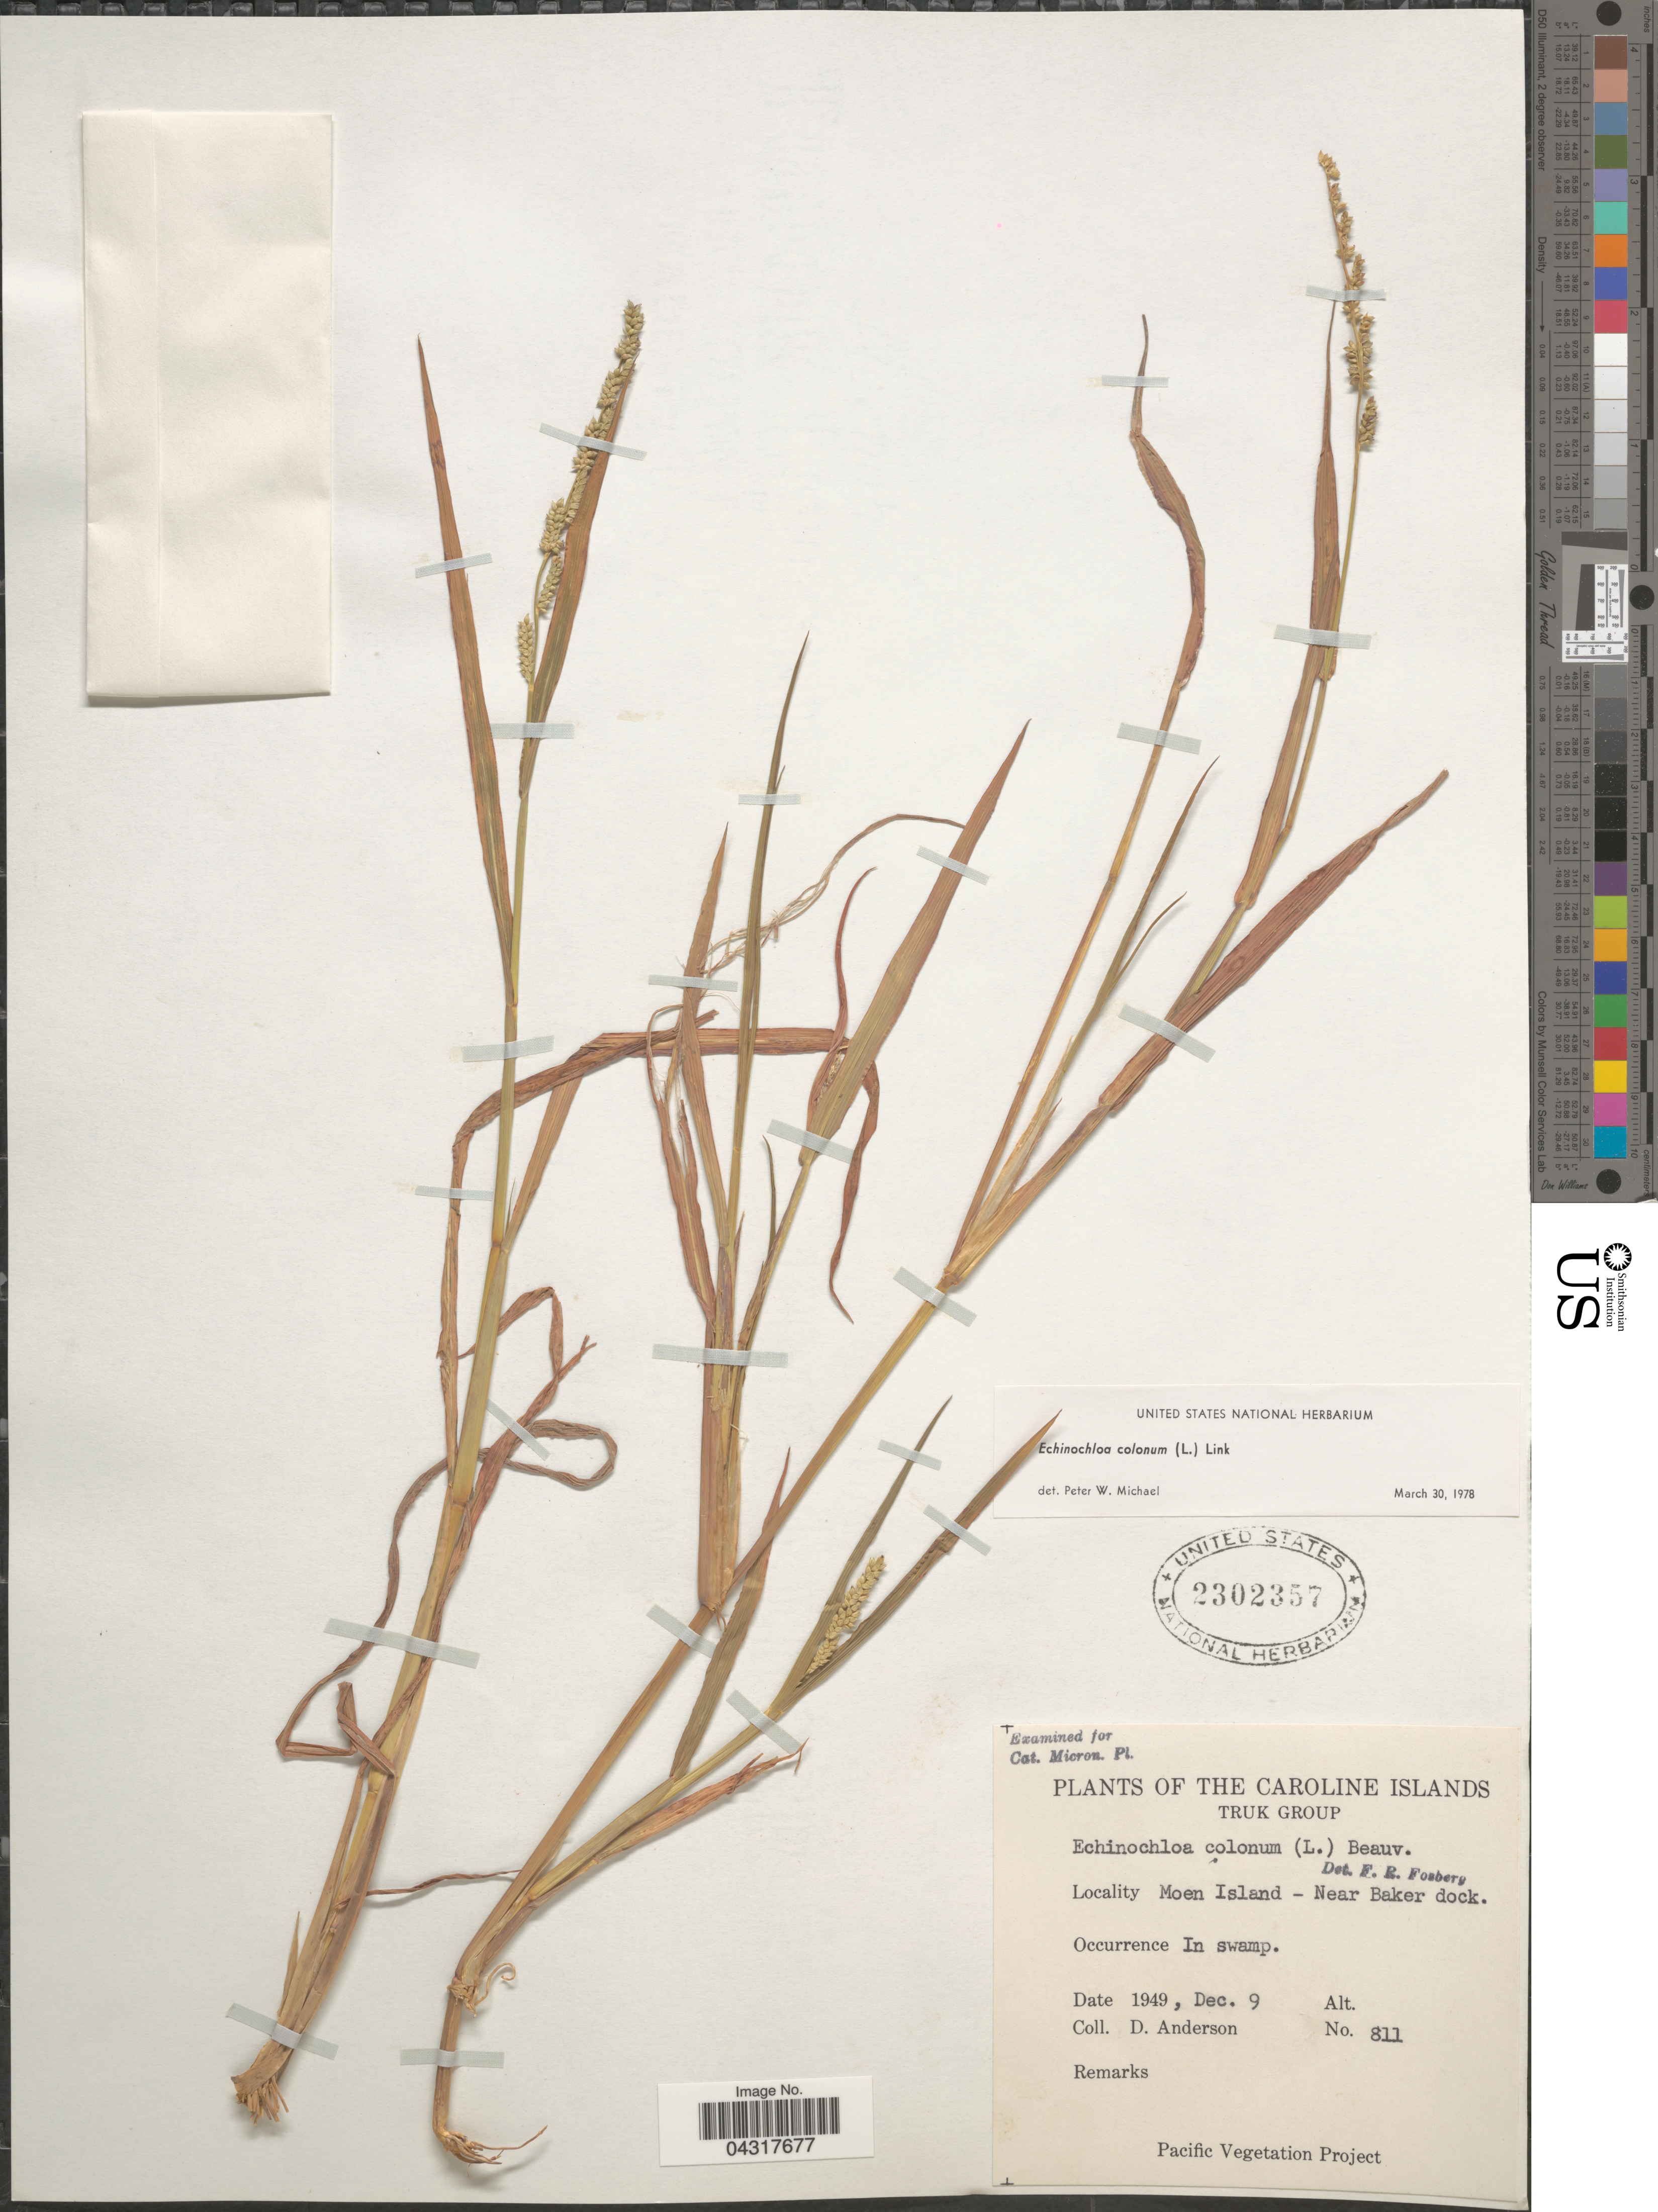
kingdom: Plantae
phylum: Tracheophyta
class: Liliopsida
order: Poales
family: Poaceae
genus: Echinochloa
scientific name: Echinochloa colona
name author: (L.) Link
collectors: D. Anderson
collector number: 811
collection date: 1949-12-09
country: Micronesia, Federated States of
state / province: Truk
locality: Caroline Islands. Truk Group. Moen Island- Near Baker dock.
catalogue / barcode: US 2302357